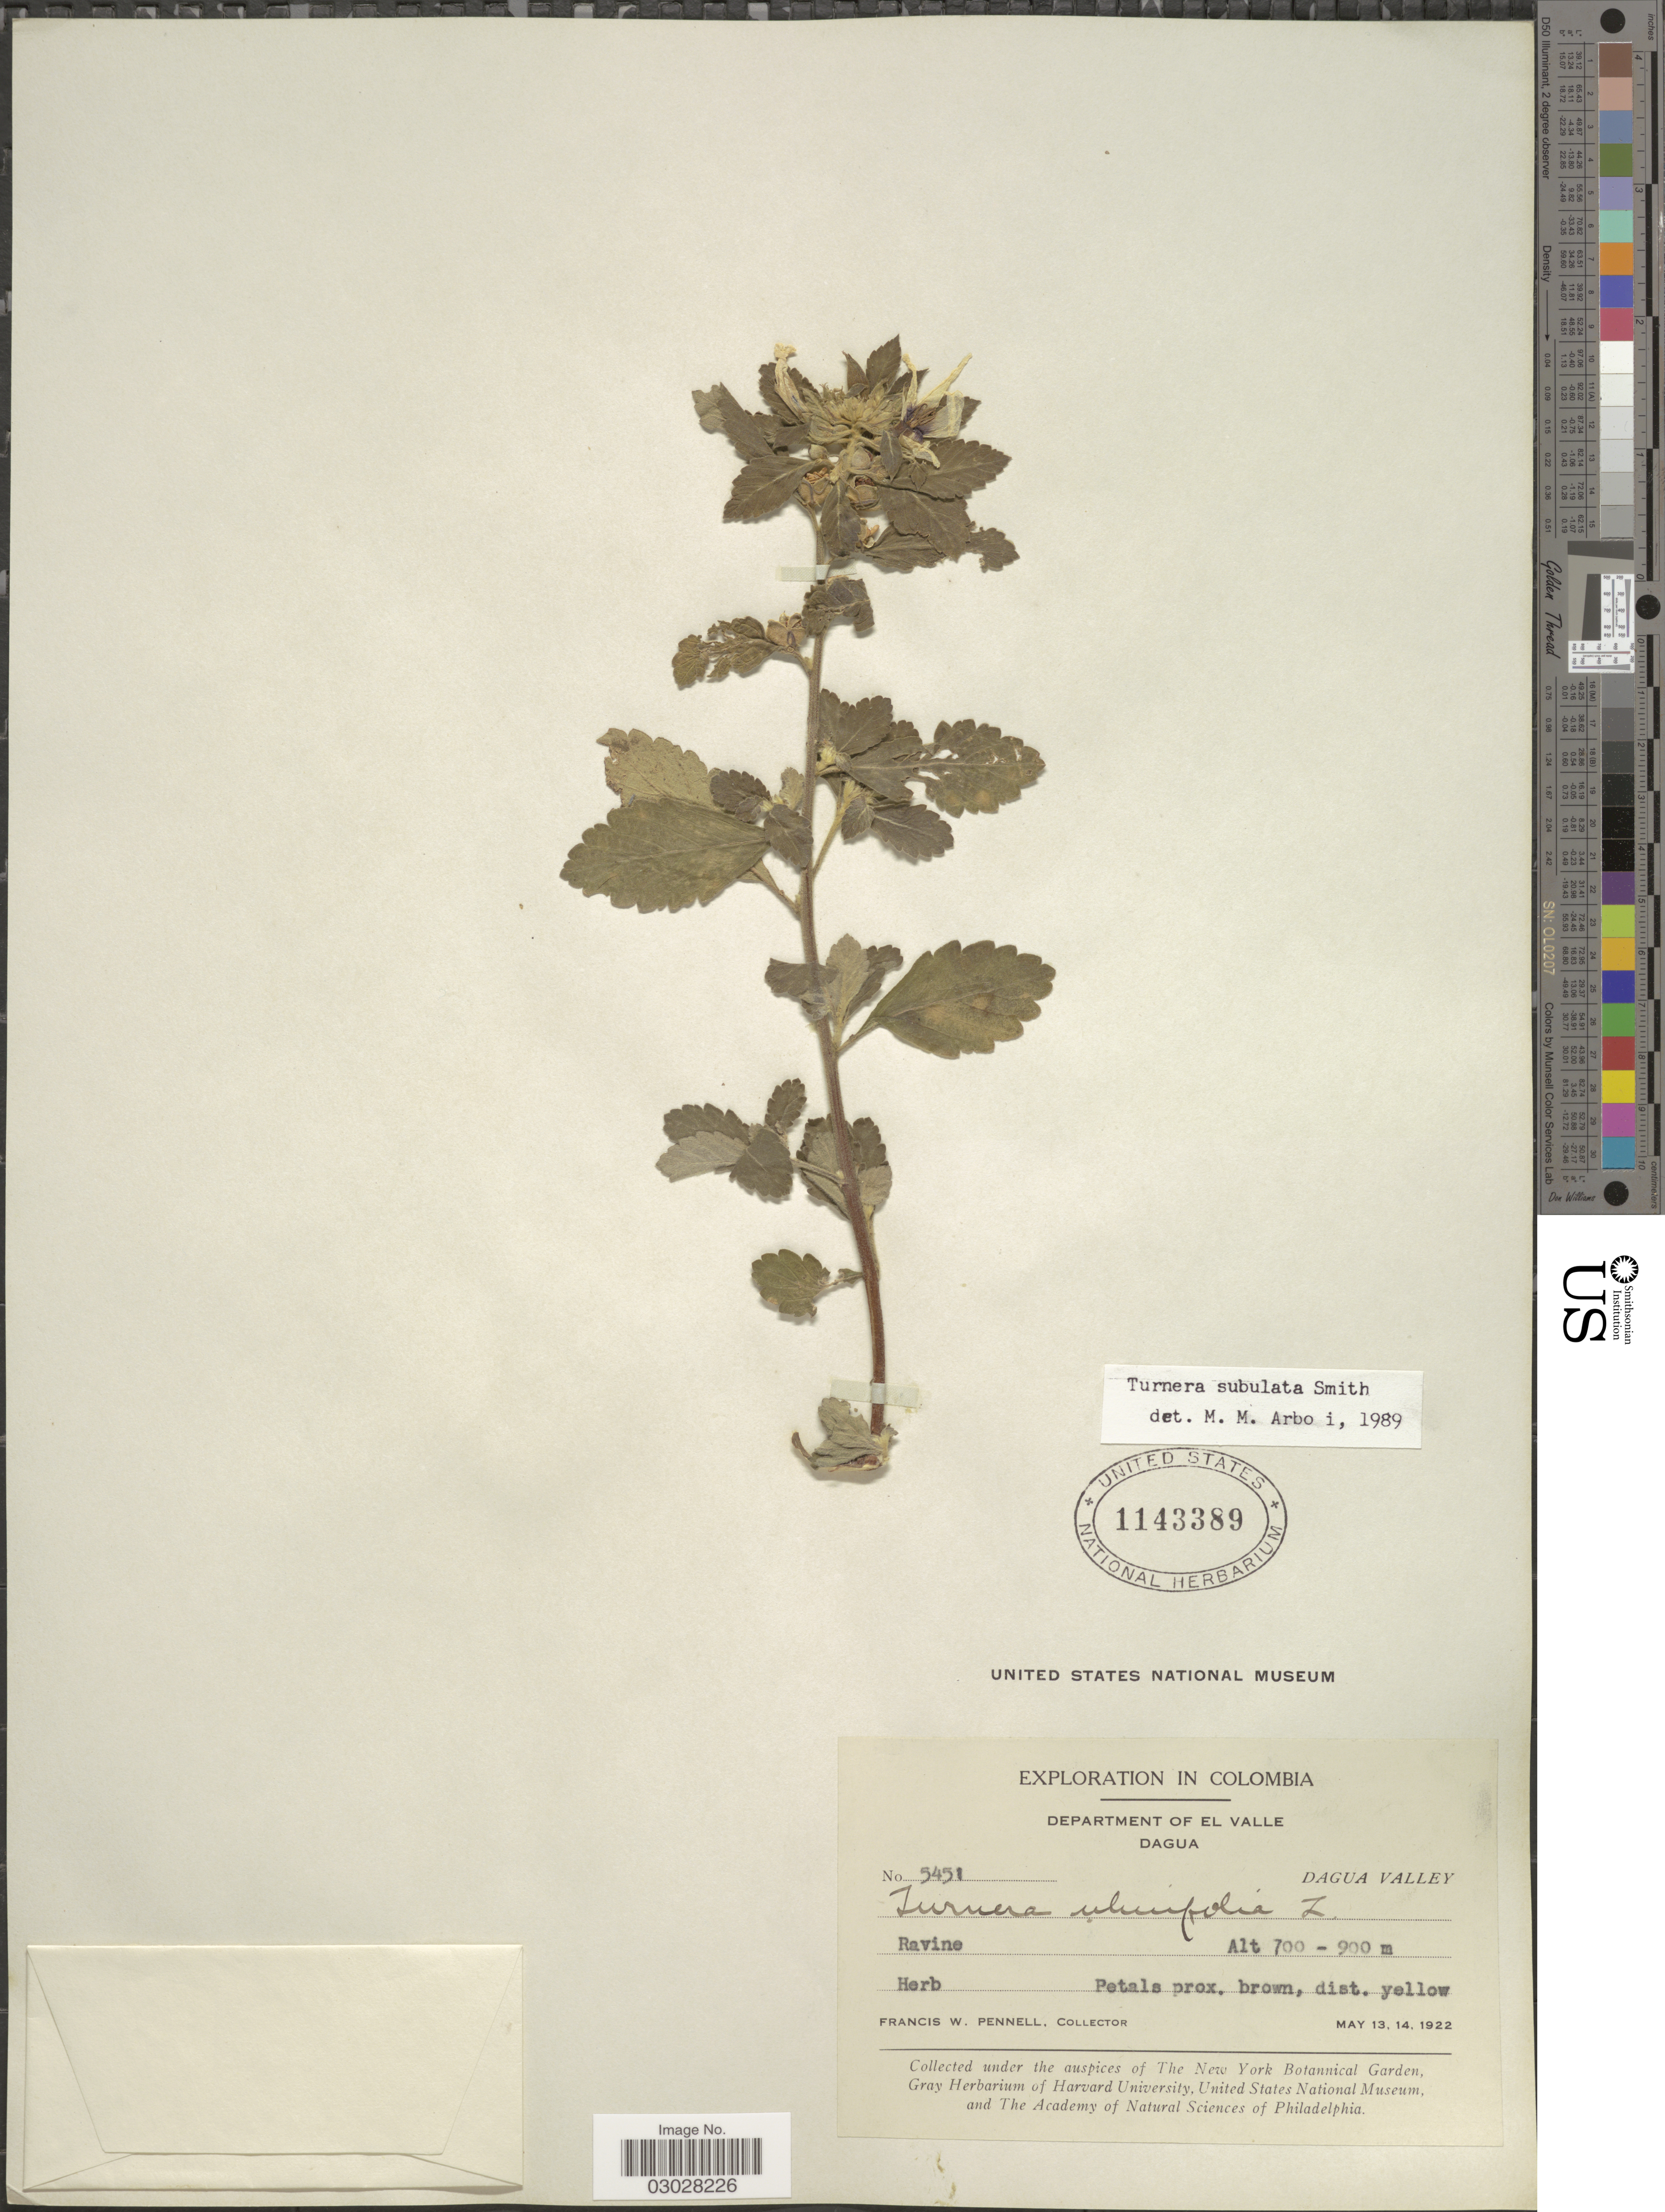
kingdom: Plantae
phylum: Tracheophyta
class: Magnoliopsida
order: Malpighiales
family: Turneraceae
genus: Turnera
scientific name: Turnera subulata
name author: Sm.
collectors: F. W. Pennell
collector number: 5451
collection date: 1922-05-13/1922-05-14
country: Colombia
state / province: Valle del Cauca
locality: Department of El Valle. Dagua. Dagua Valley. Ravine.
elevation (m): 700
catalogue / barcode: US 1143389